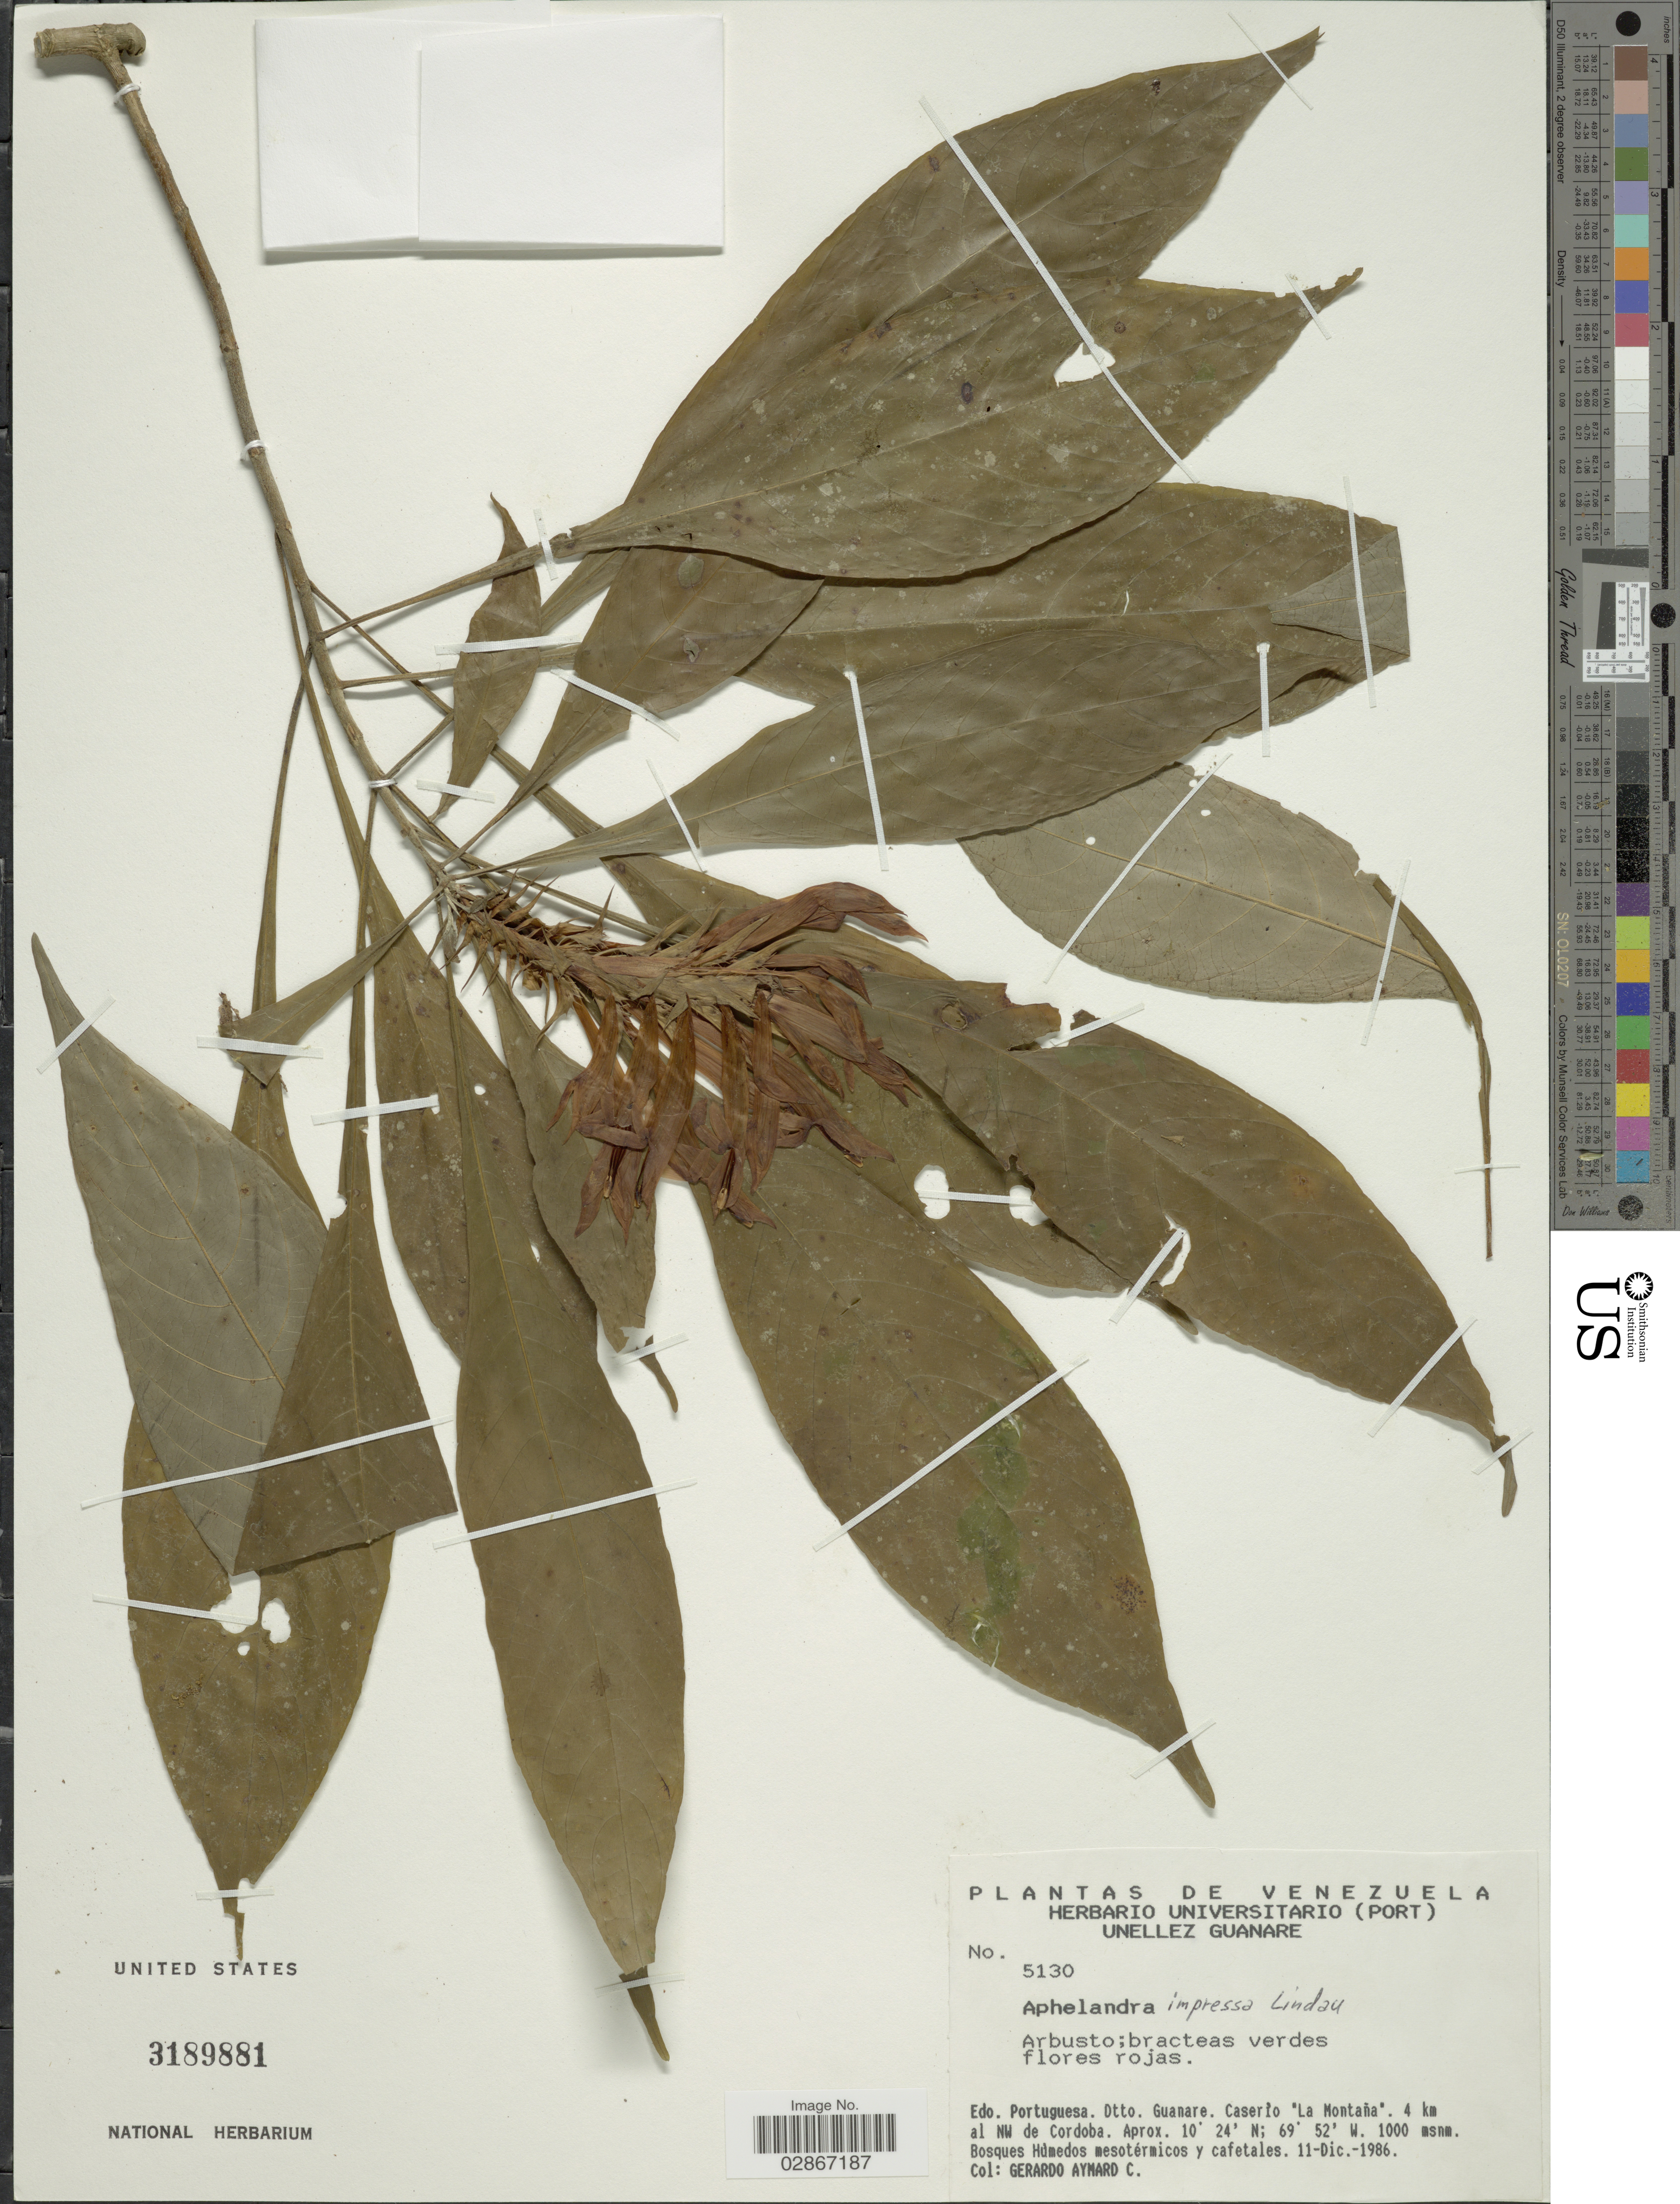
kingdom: Plantae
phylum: Tracheophyta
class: Magnoliopsida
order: Lamiales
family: Acanthaceae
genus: Aphelandra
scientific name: Aphelandra impressa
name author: Lindau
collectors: G. A. Aymard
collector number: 5130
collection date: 1986-12-11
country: Venezuela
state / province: Portuguesa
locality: Edo. Portuguesa. Dtto. Guanare. Caserìo "La Montaña". 4 km al NW de Cordoba.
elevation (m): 1000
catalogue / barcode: US 3189881